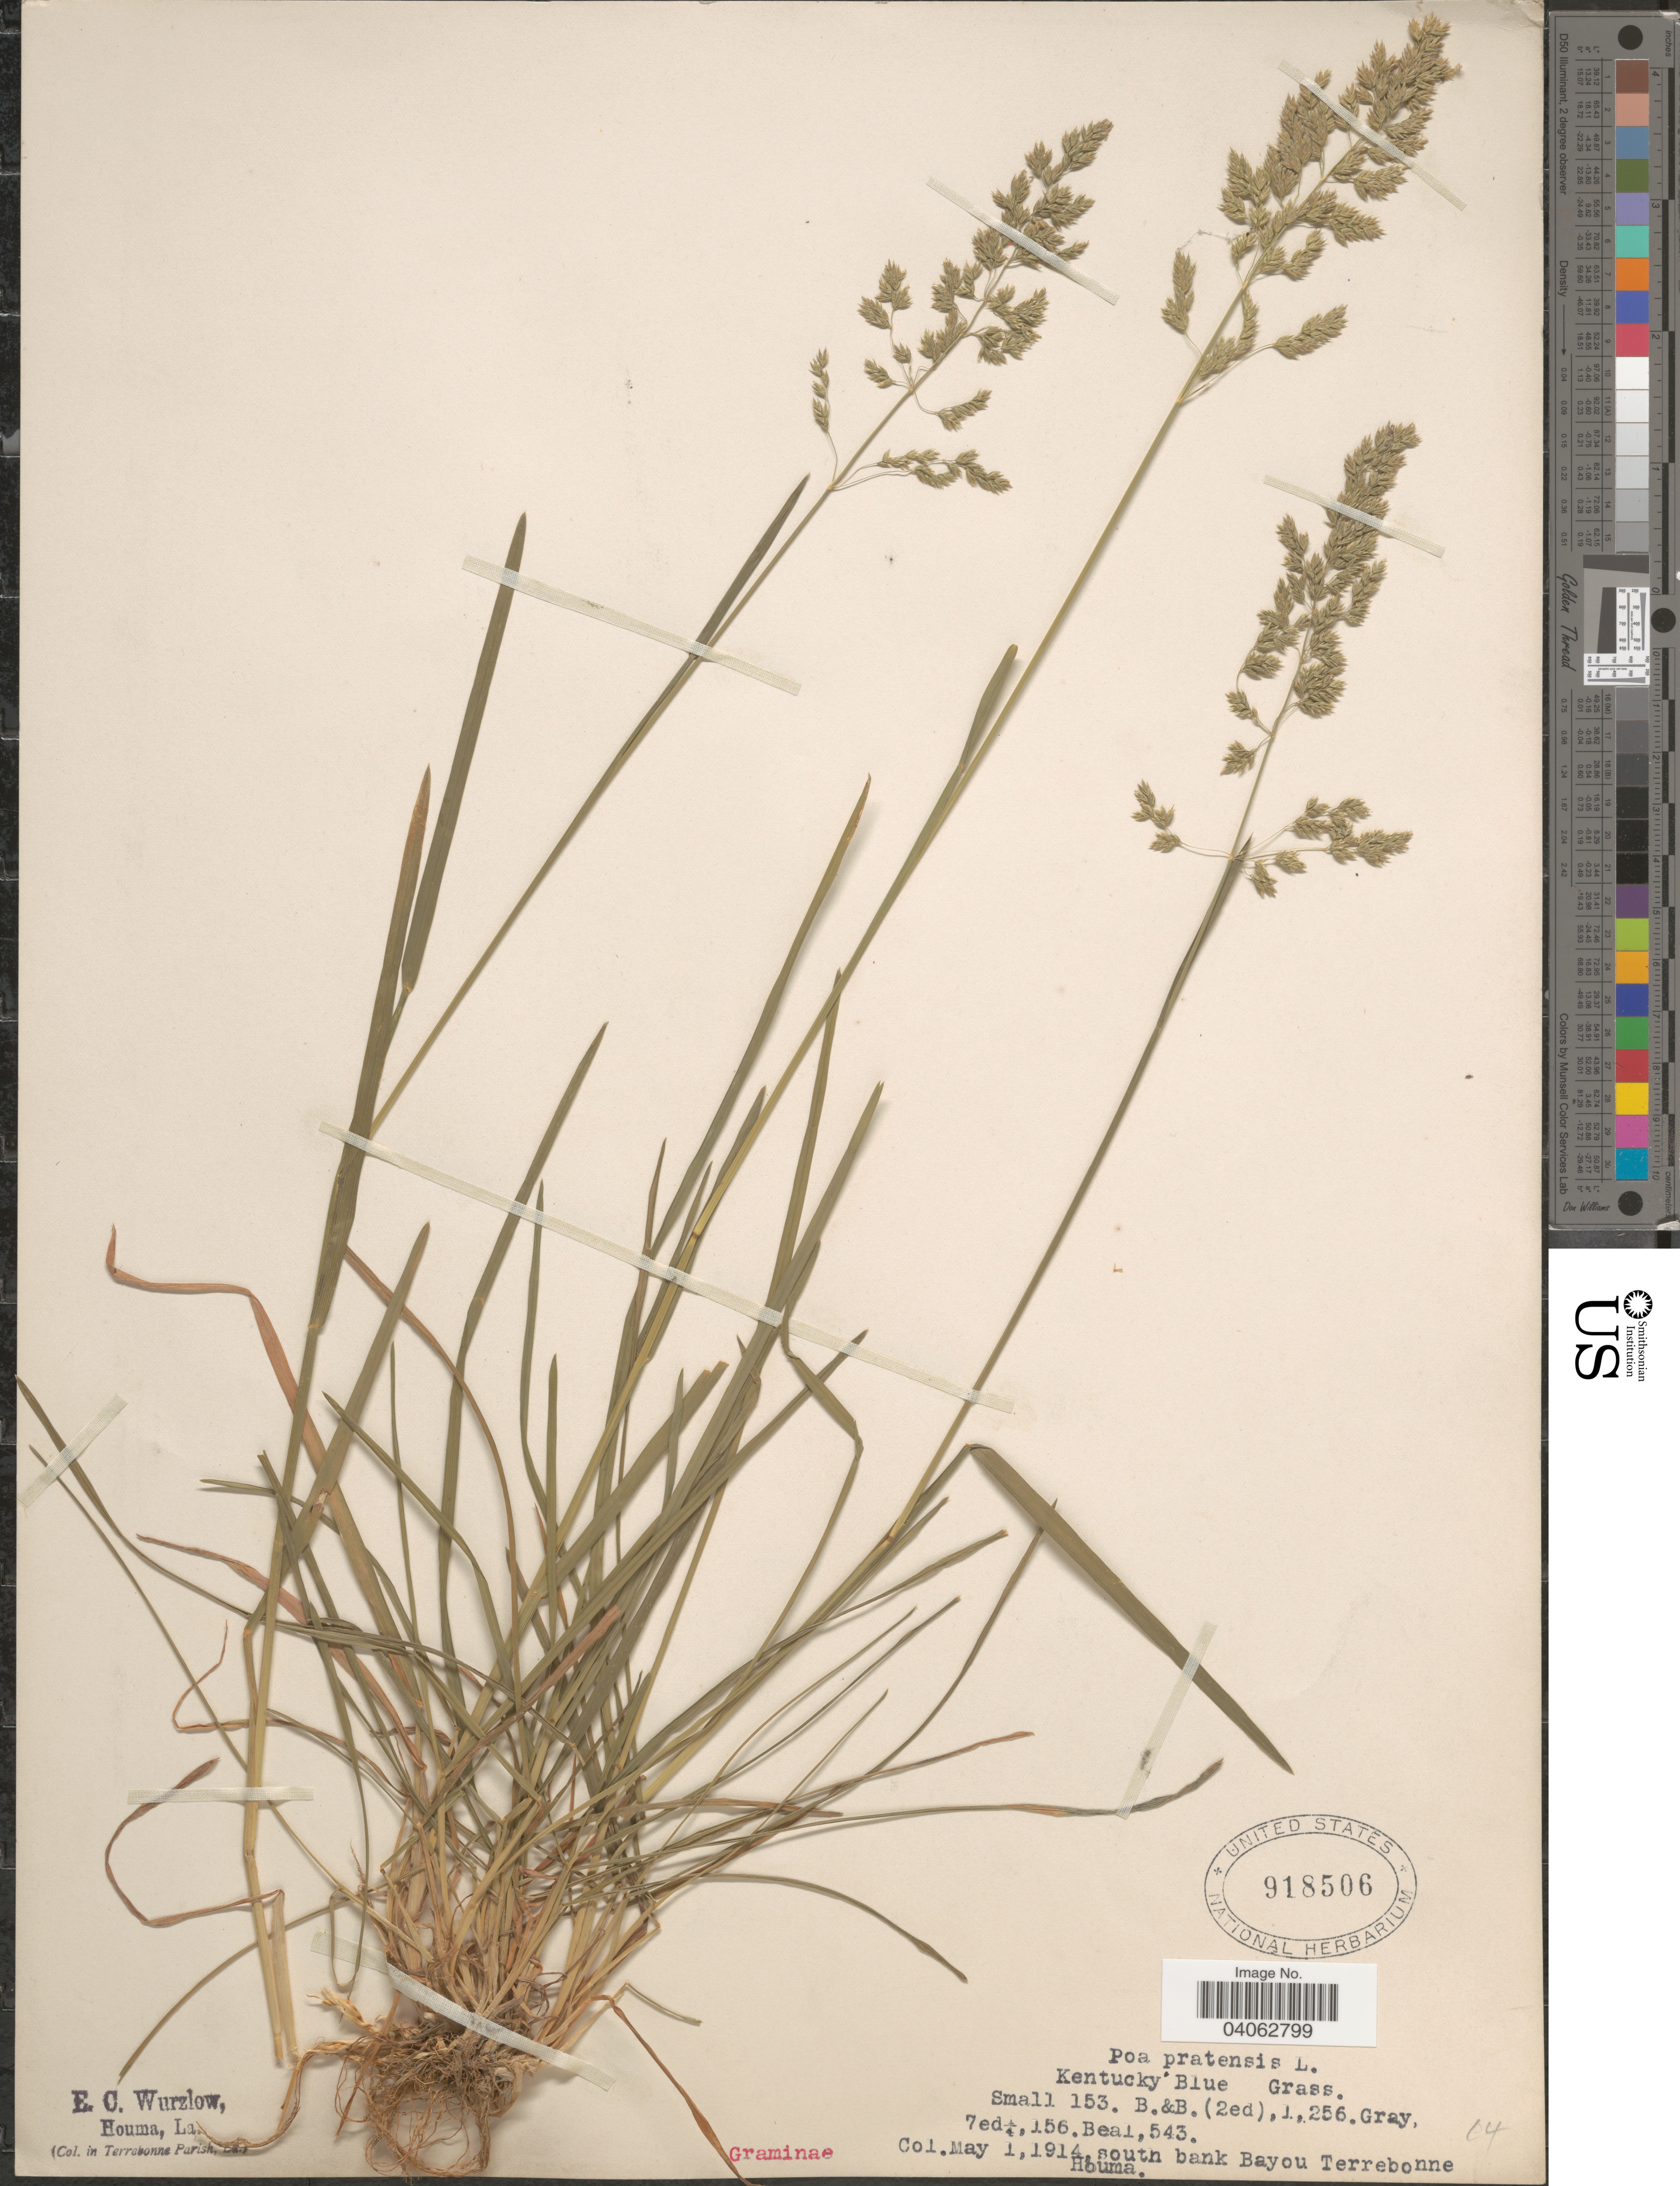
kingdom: Plantae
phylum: Tracheophyta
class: Liliopsida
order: Poales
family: Poaceae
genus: Poa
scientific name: Poa pratensis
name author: L.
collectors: E. Wurzlow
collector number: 14?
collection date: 1914-05-01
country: United States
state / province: Louisiana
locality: Terrebonne Parish. South bank Bayou Terrebonne Houma.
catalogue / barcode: US 918506